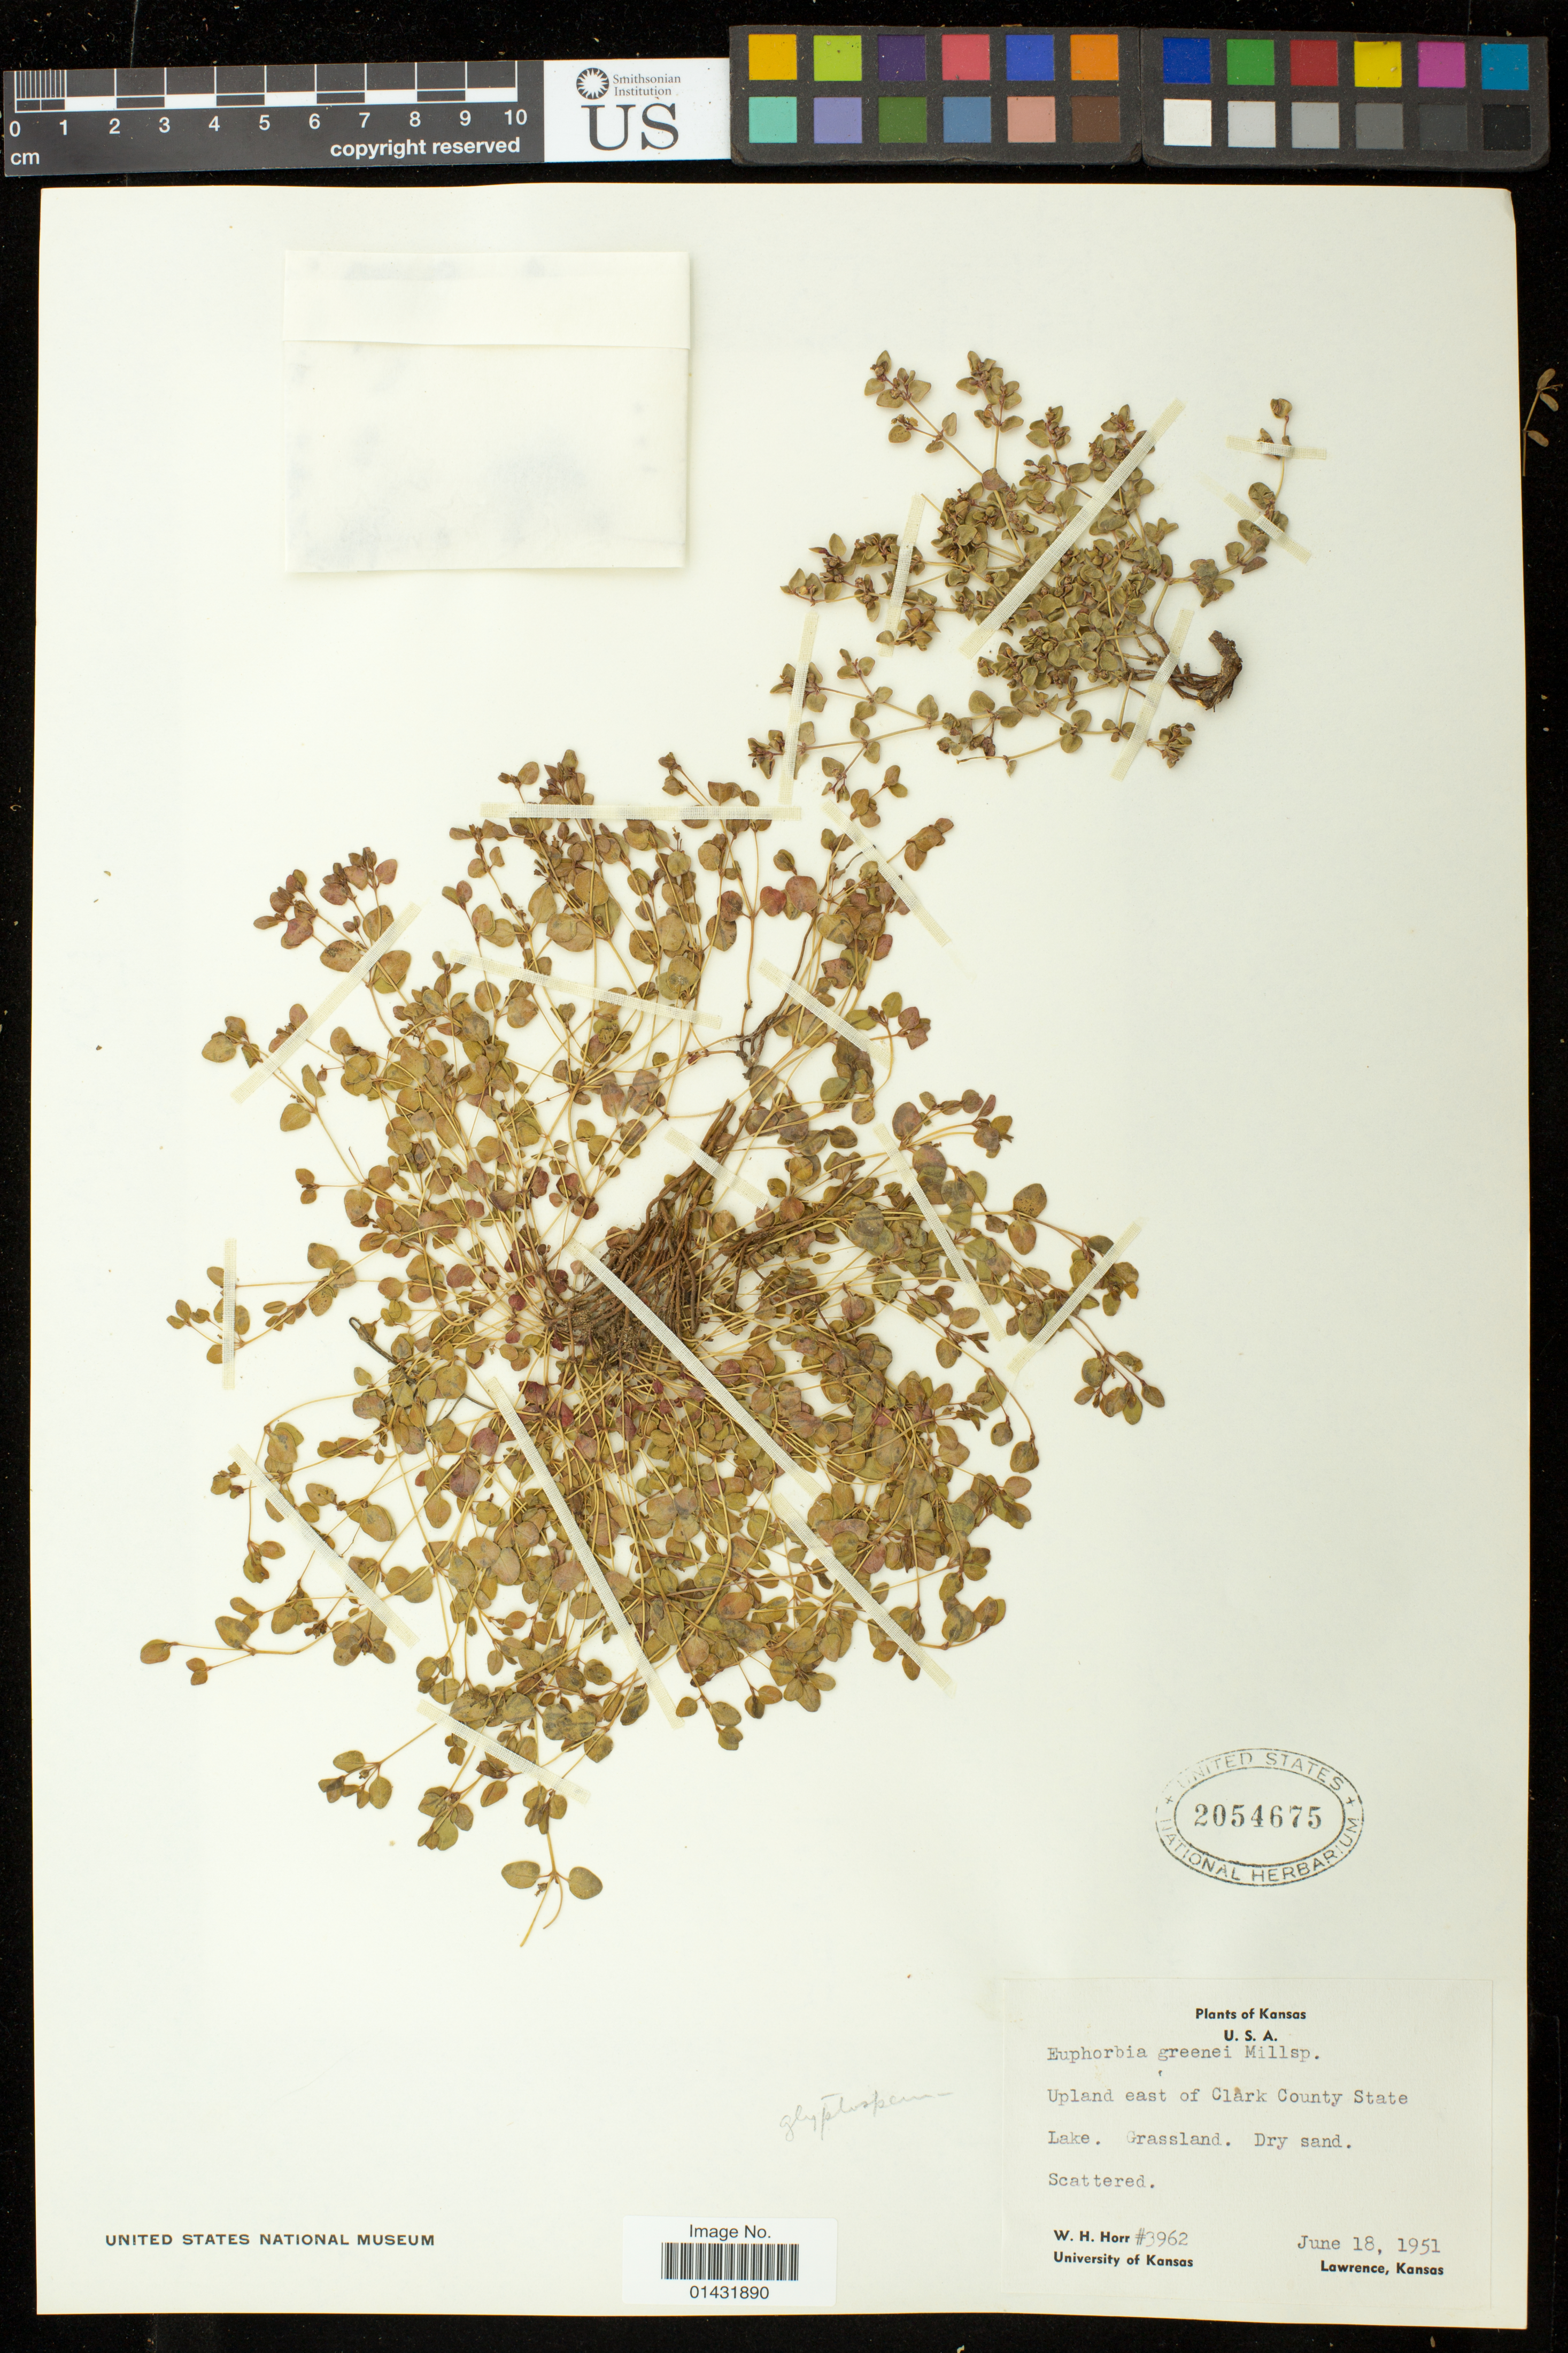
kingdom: Plantae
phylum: Tracheophyta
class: Magnoliopsida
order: Malpighiales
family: Euphorbiaceae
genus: Euphorbia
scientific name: Euphorbia glyptosperma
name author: Engelm.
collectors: W. H. Horr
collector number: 3962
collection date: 1951-06-18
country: United States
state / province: Kansas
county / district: Clark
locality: Upland east of Clark County State Lake.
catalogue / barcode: US 2054675